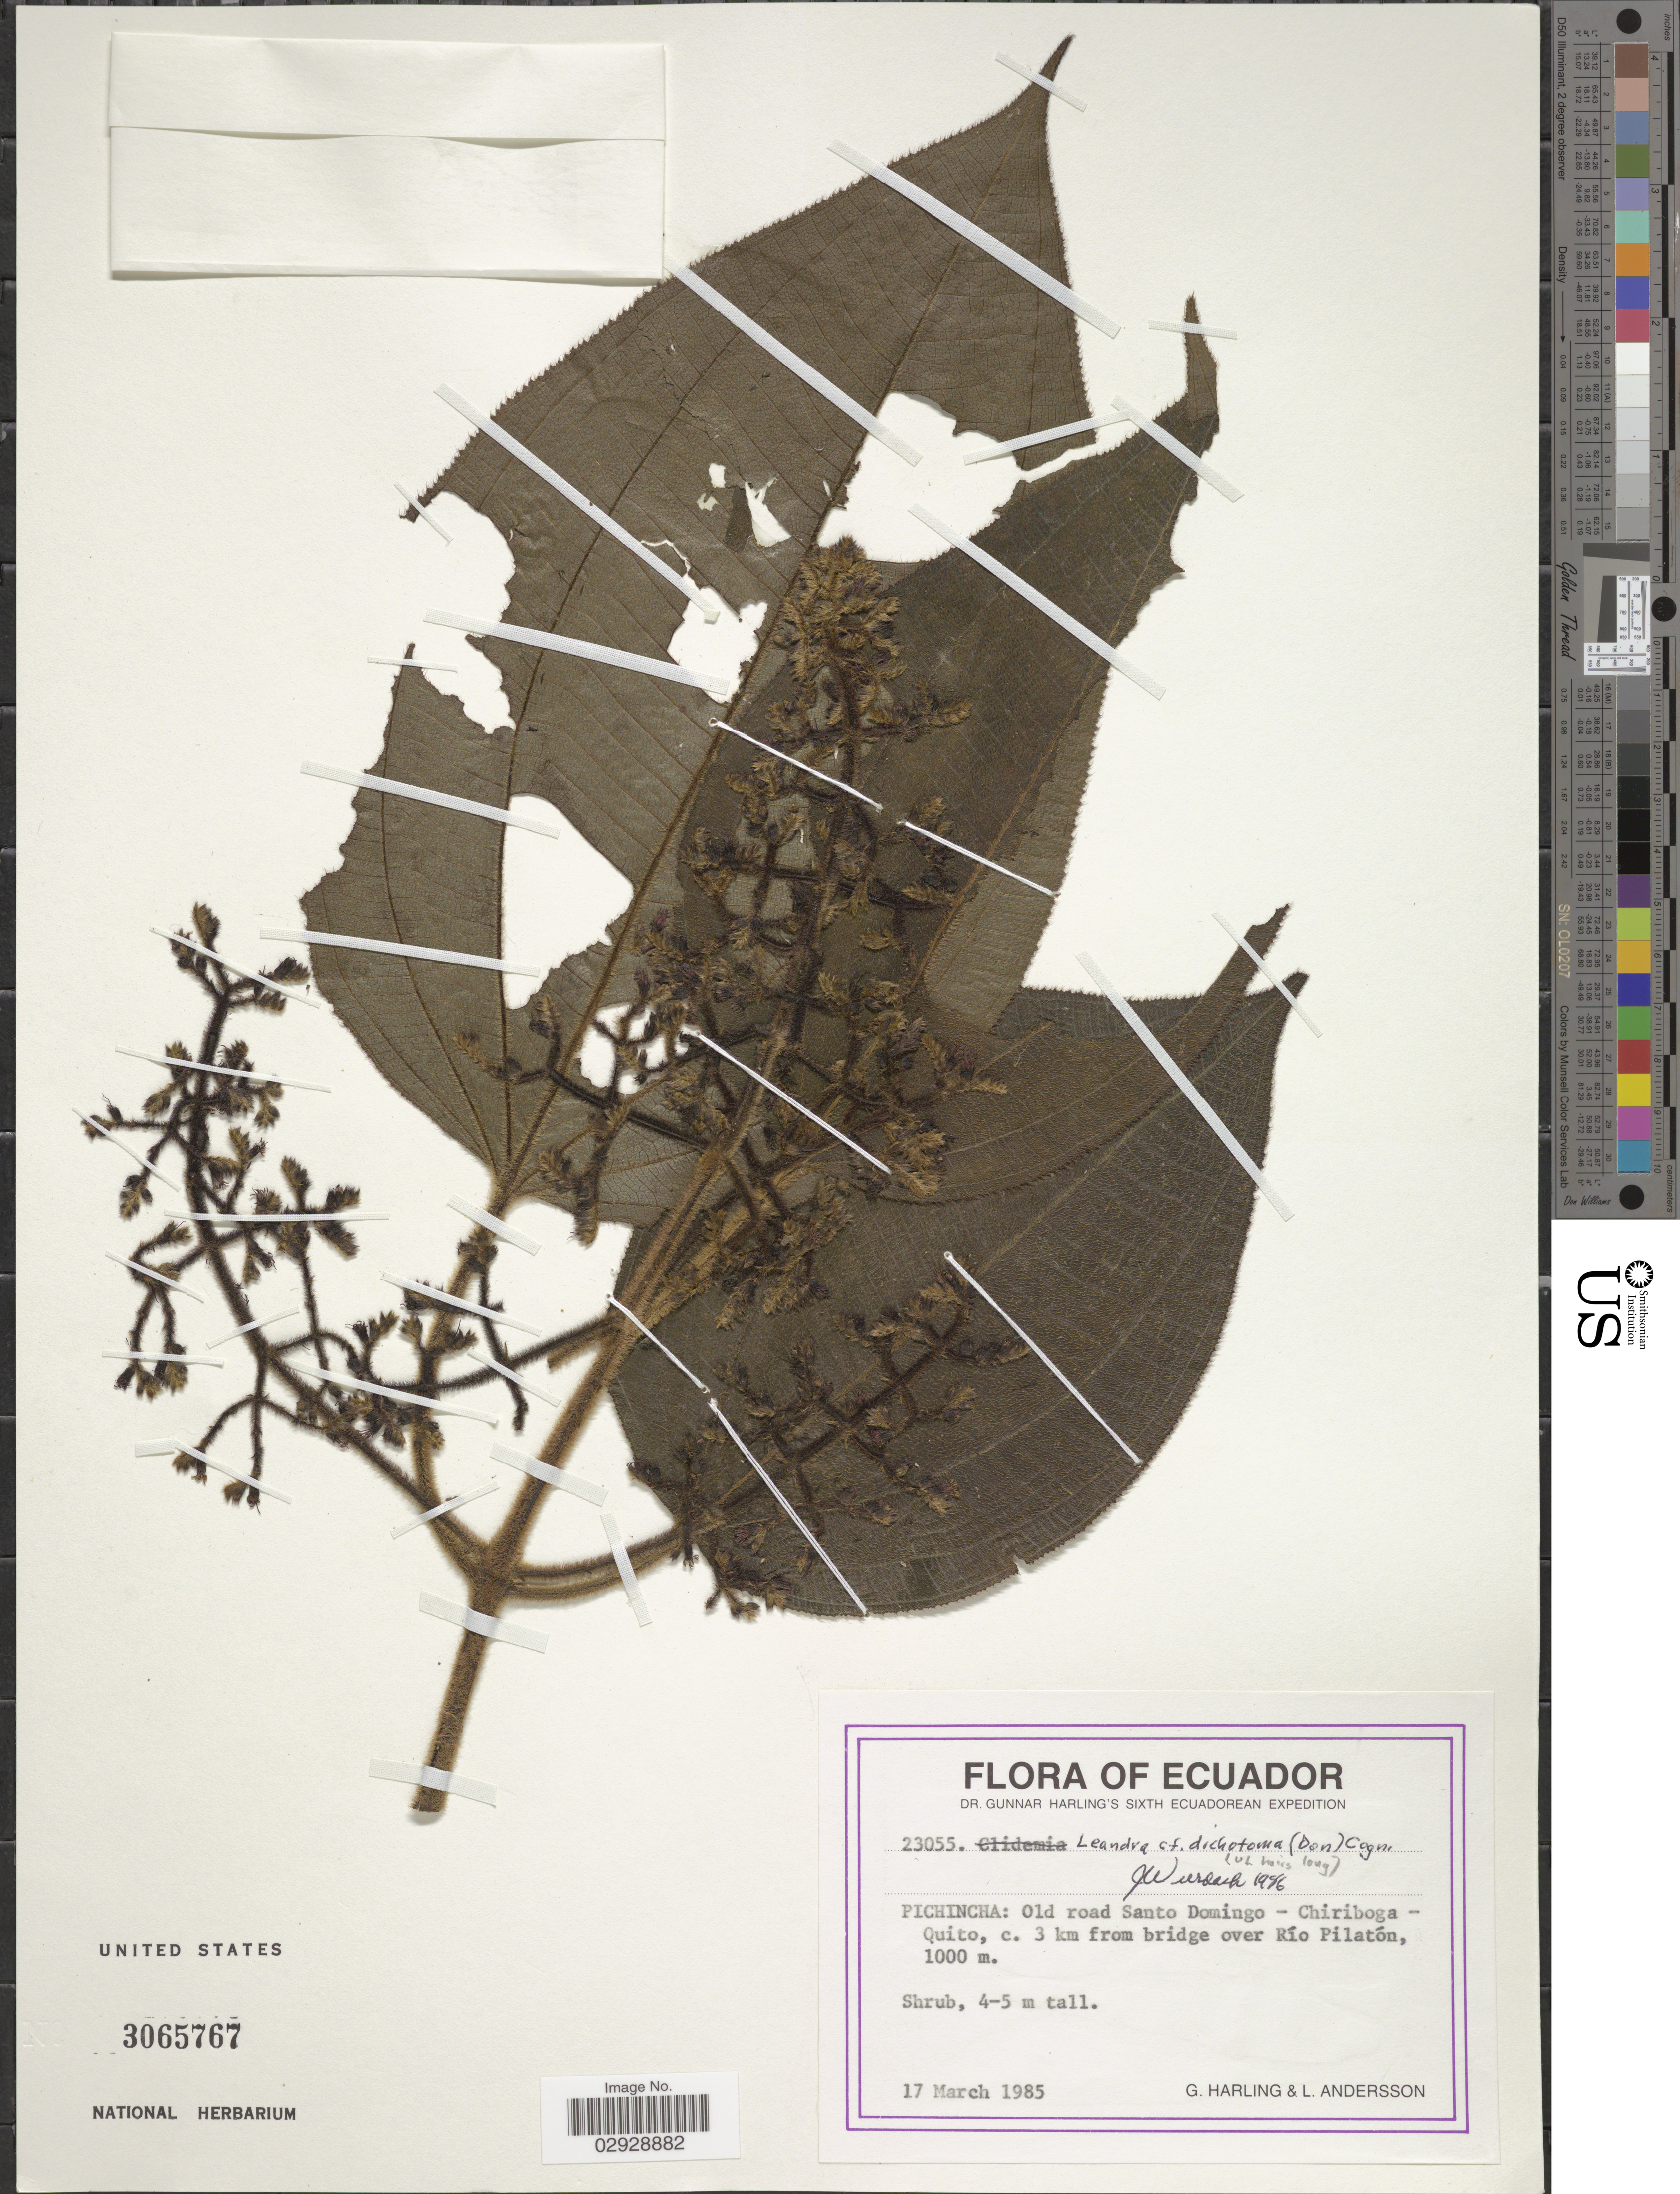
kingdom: Plantae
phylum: Tracheophyta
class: Magnoliopsida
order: Myrtales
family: Melastomataceae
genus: Leandra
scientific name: Leandra dichotoma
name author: (D. Don) Cogn.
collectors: G. Harling & L. Andersson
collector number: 23055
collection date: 1985-03-17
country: Ecuador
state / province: Pichincha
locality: Old road Santo Domingo - Chiriboga - Quito, c. 3 km from bridge over Río Pilatón.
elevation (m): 1000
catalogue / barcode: US 3065767